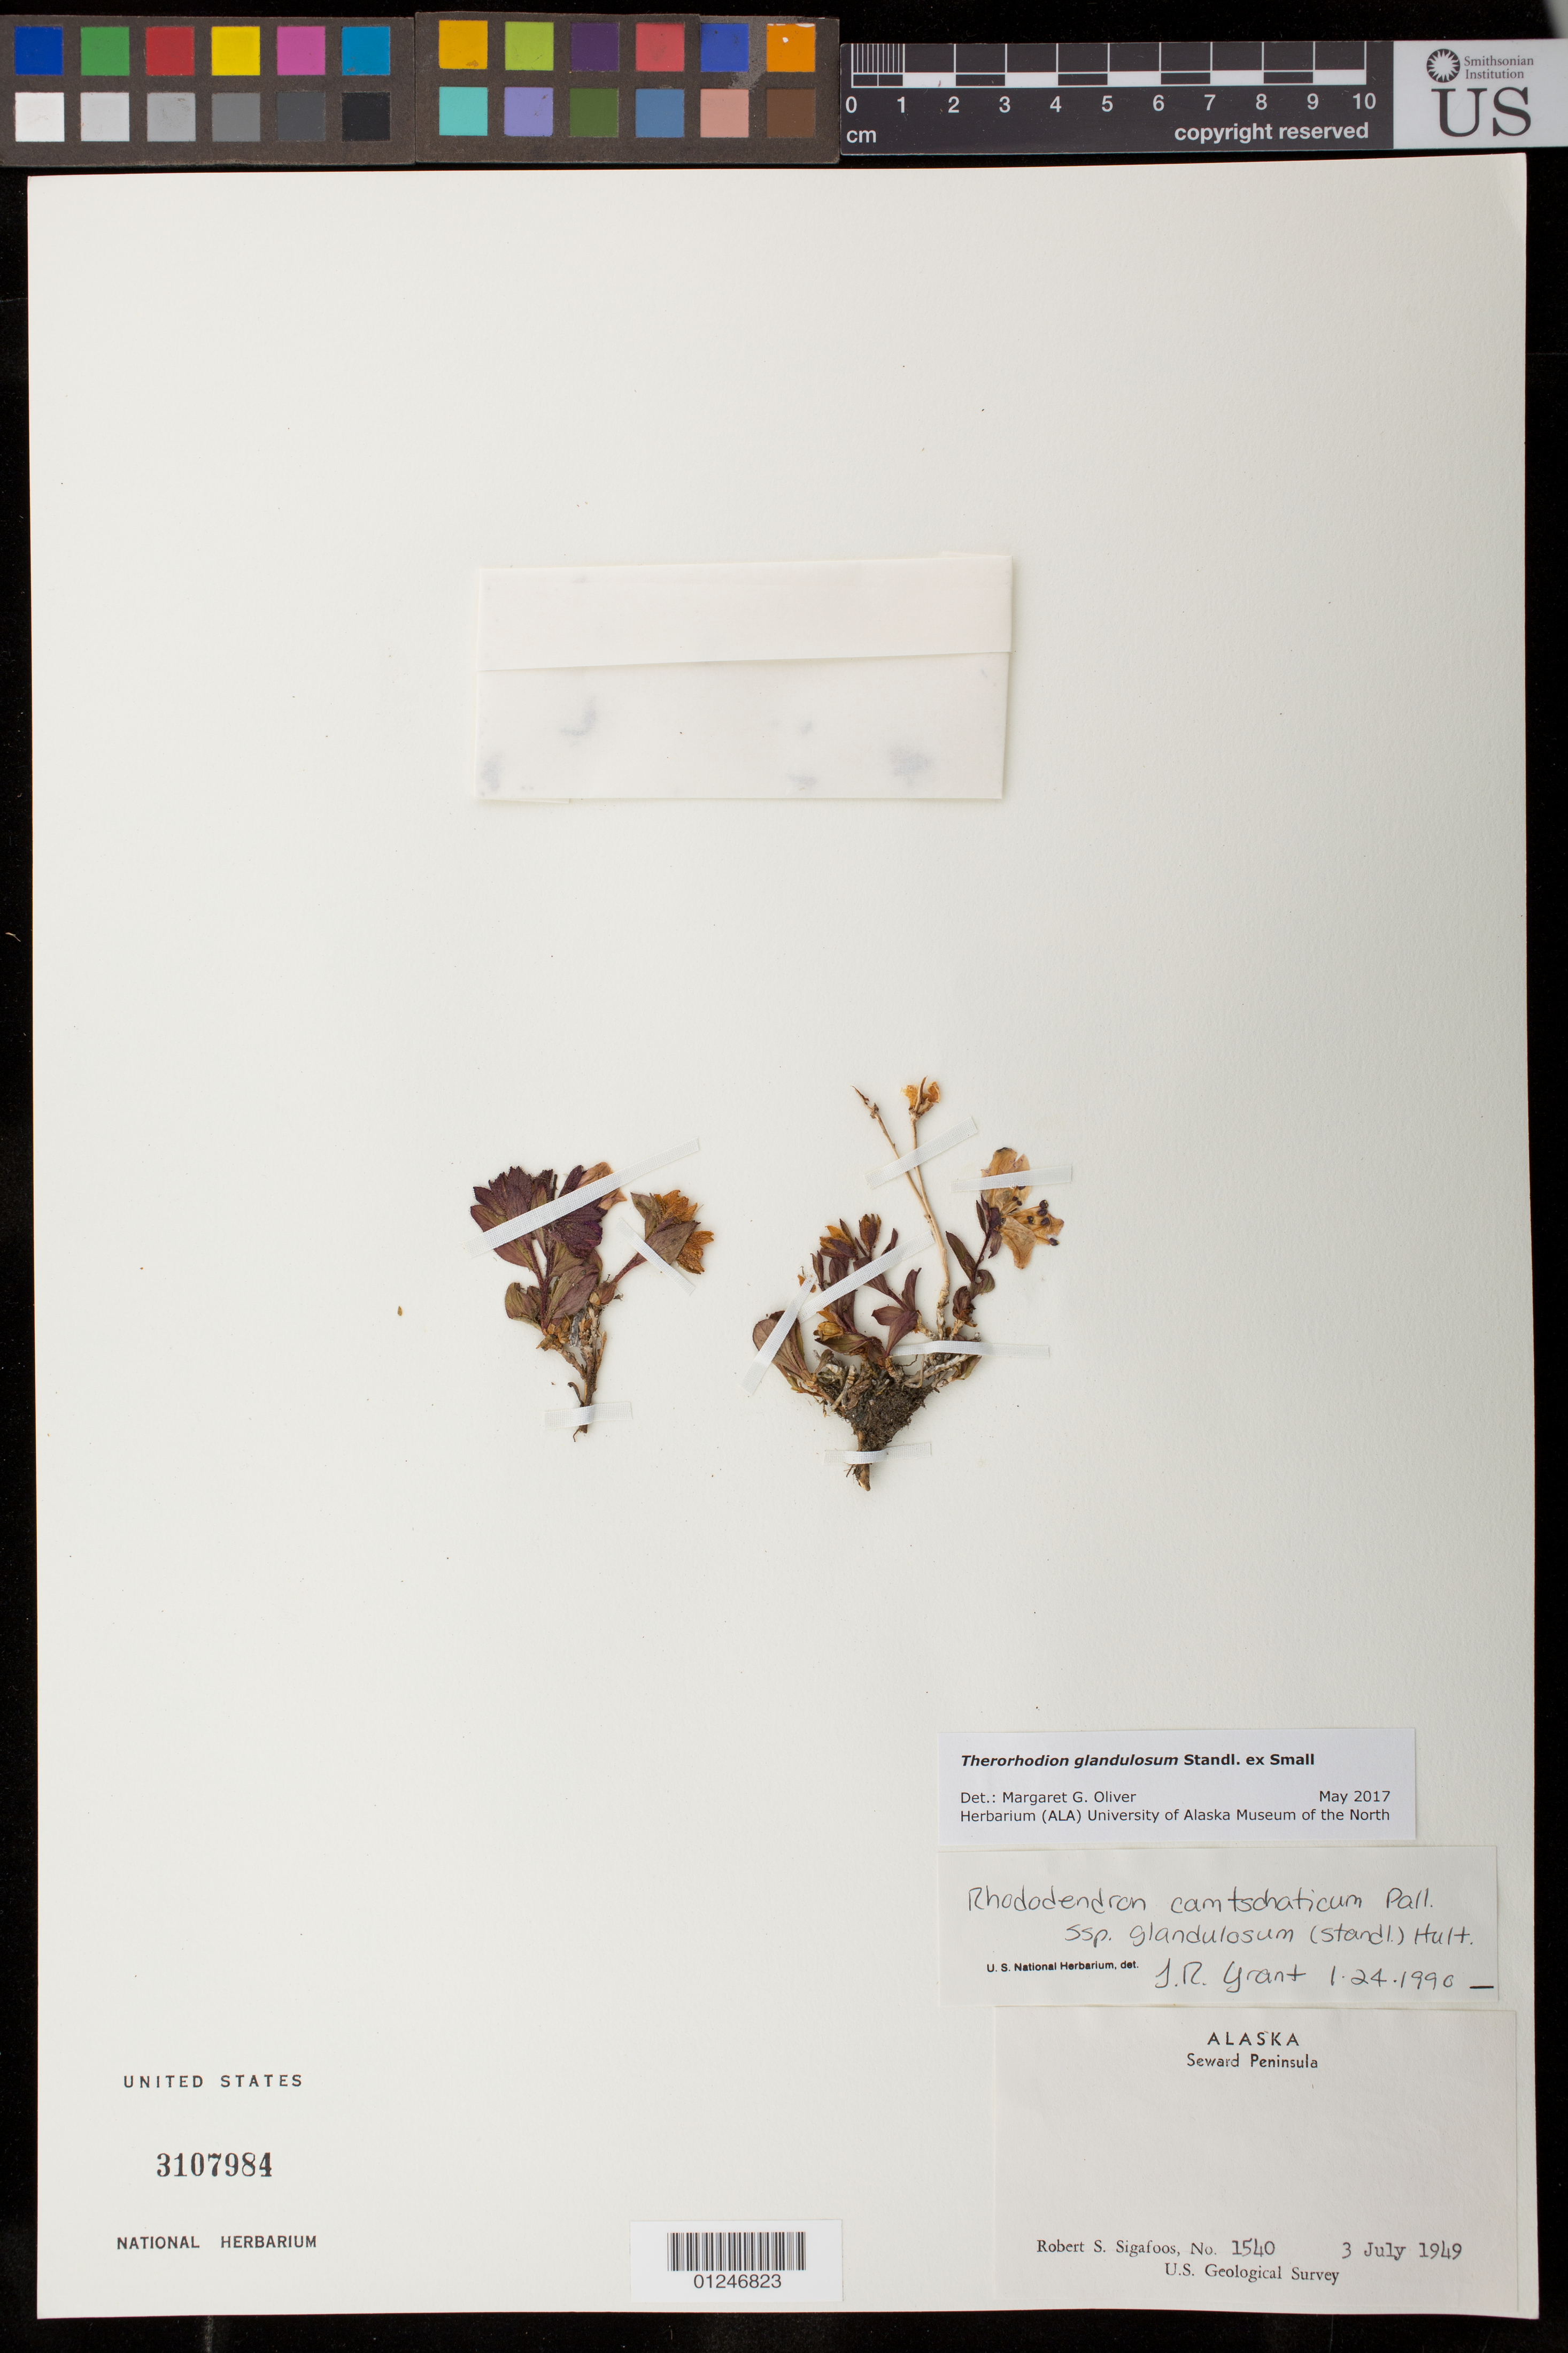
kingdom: Plantae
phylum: Tracheophyta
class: Magnoliopsida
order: Ericales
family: Ericaceae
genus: Therorhodion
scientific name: Therorhodion glandulosum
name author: Standl. ex Small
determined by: Oliver, M. G., (ALA), University of Alaska Museum of the North (UNITED STATES)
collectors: R. Sigafoos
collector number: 1540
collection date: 1949-07-03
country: United States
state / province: Alaska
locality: Seward Peninsula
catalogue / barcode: US 3107984